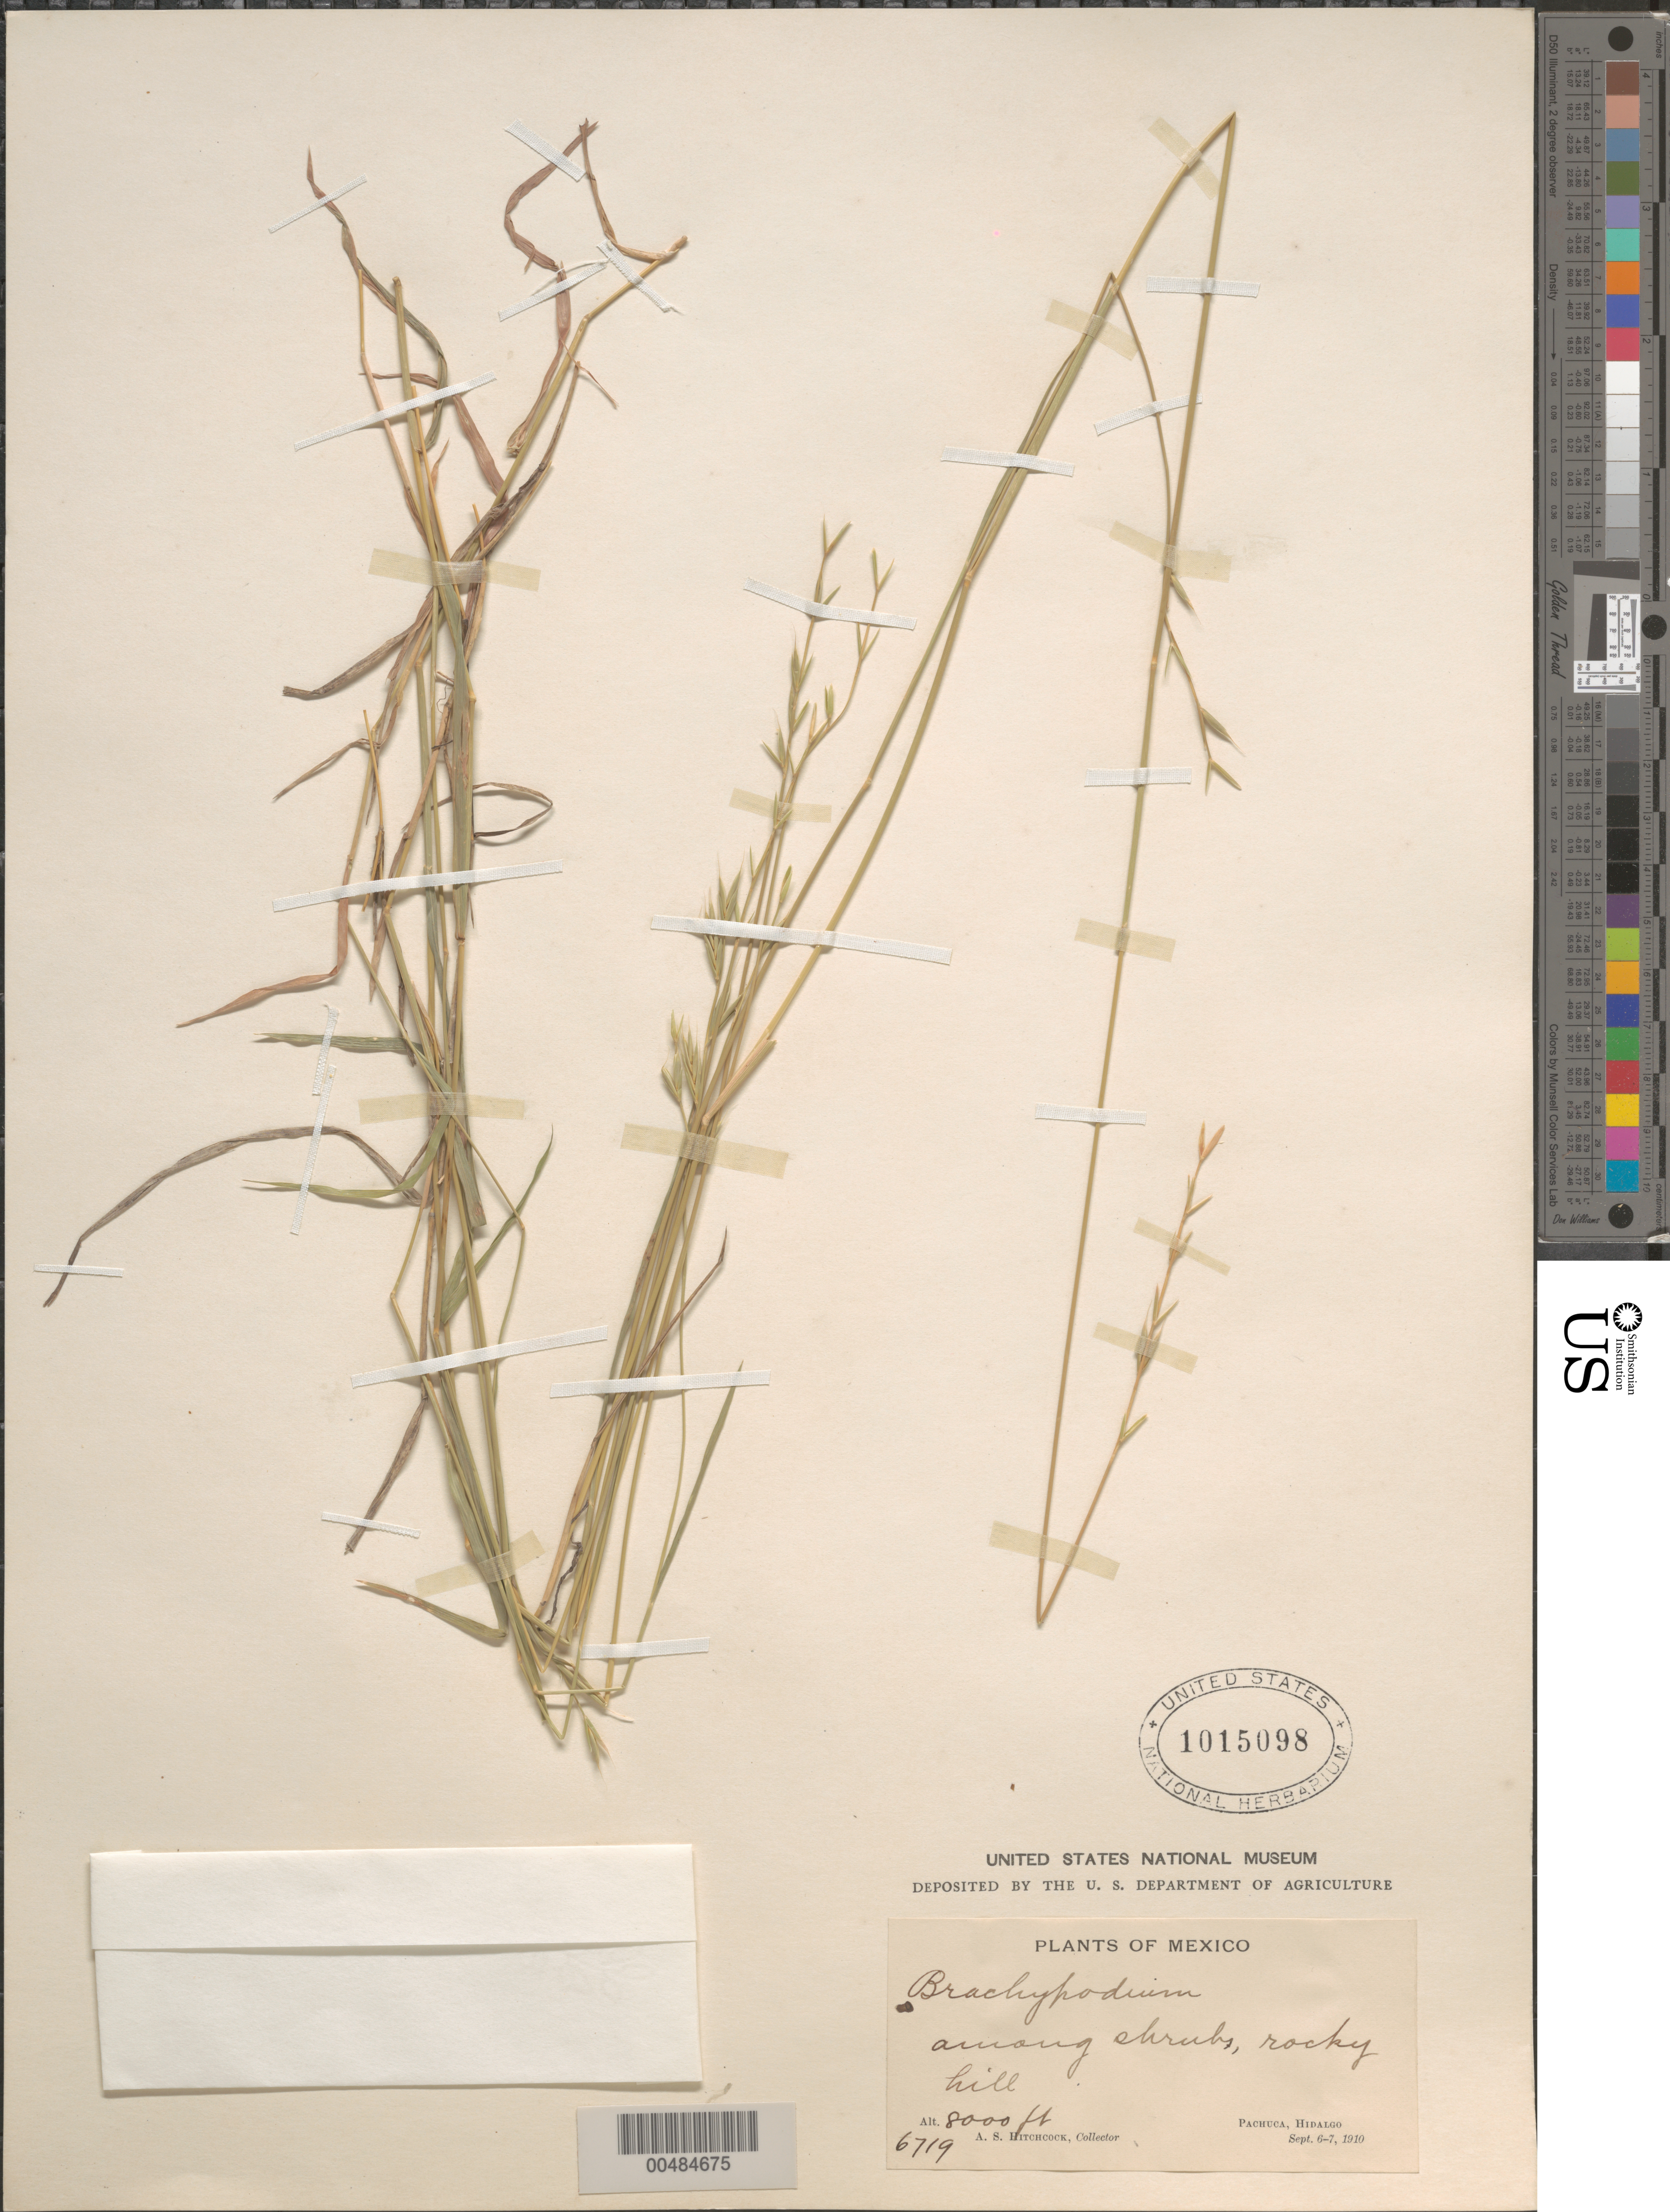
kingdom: Plantae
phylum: Tracheophyta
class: Liliopsida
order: Poales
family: Poaceae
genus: Brachypodium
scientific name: Brachypodium sp.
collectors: A. S. Hitchcock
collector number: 6719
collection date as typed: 6 Sep 1910 to 7 Sep 1910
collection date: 1910-09-06/1910-09-07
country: Mexico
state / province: Hidalgo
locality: Pachuca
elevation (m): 2438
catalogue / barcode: US 1015098